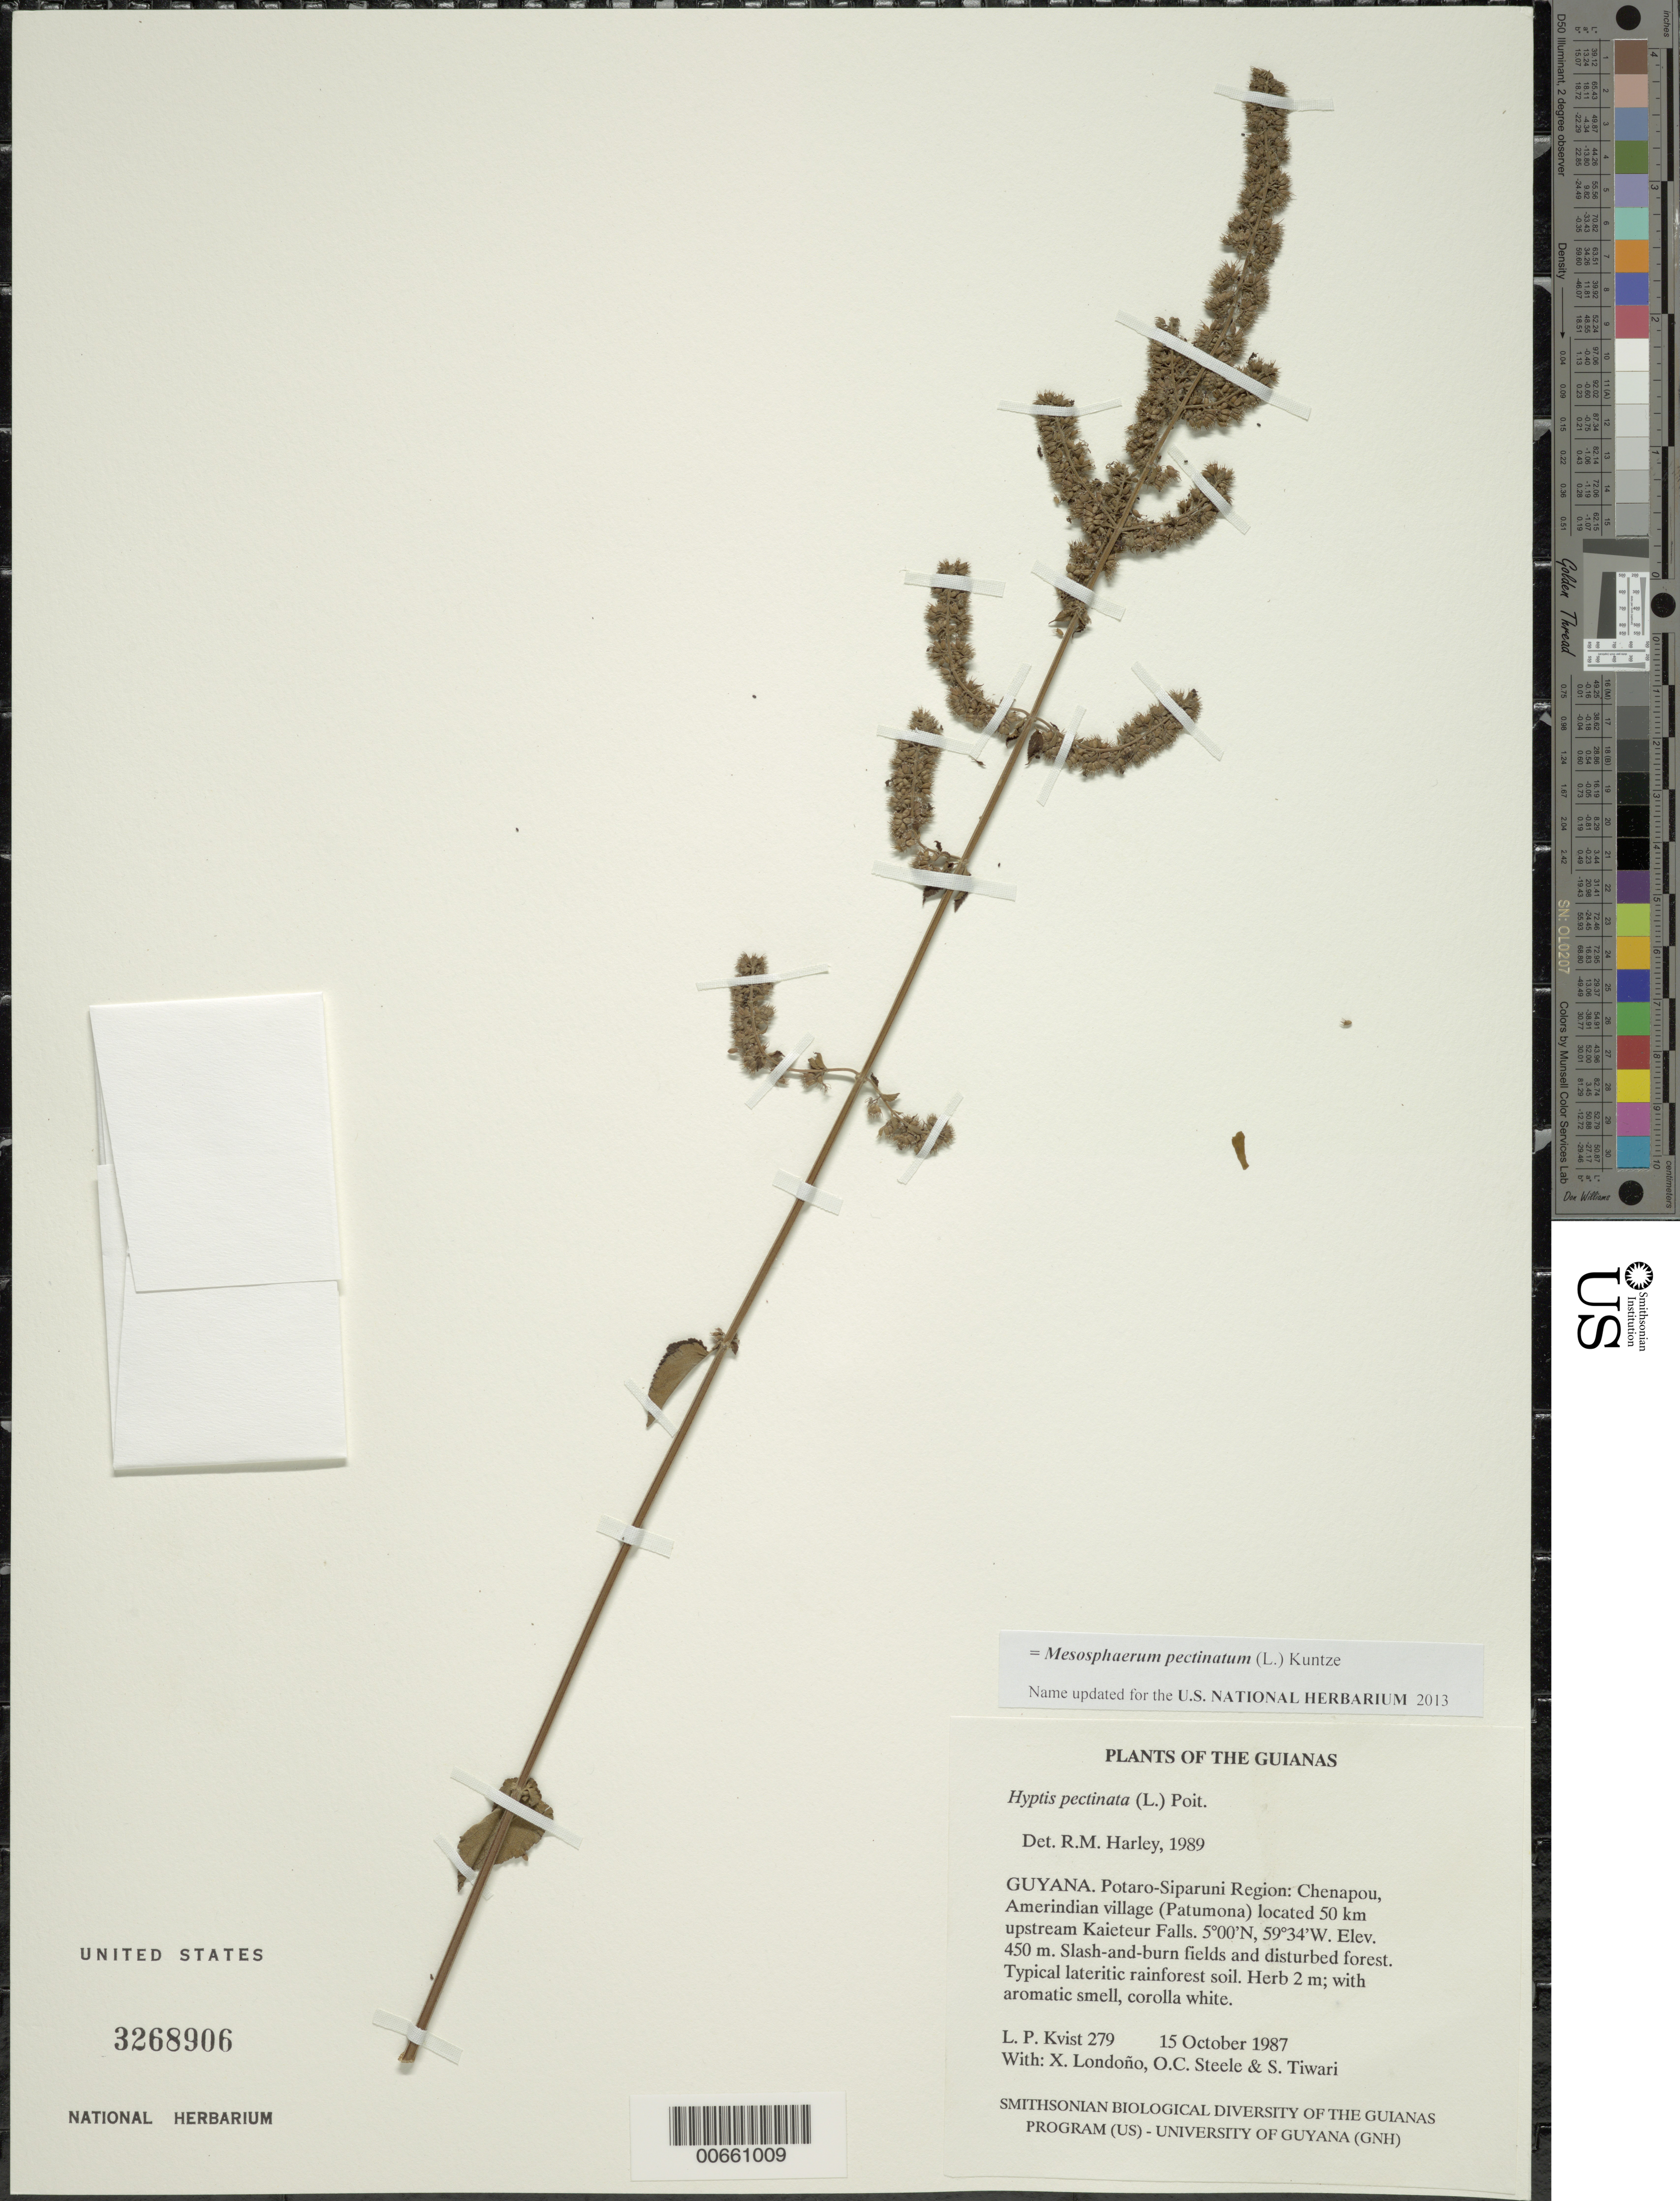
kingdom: Plantae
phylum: Tracheophyta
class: Magnoliopsida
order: Lamiales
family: Lamiaceae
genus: Hyptis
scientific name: Hyptis pectinata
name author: (L.) Poit.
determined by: Harley, R. M.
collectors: L. P. Kvist, X. Londoño, O. C. Steele & S. Tiwari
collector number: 279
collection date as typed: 15 October 1987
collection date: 1987-10-15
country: Guyana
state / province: Potaro-Siparuni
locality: Chenapou, Amerindian village (Patumona) located 50 km upstream Kaieteur Falls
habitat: Slash-and-burn fields and disturbed forest. Typical lateritic rainforest soil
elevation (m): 450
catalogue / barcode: US 3268906